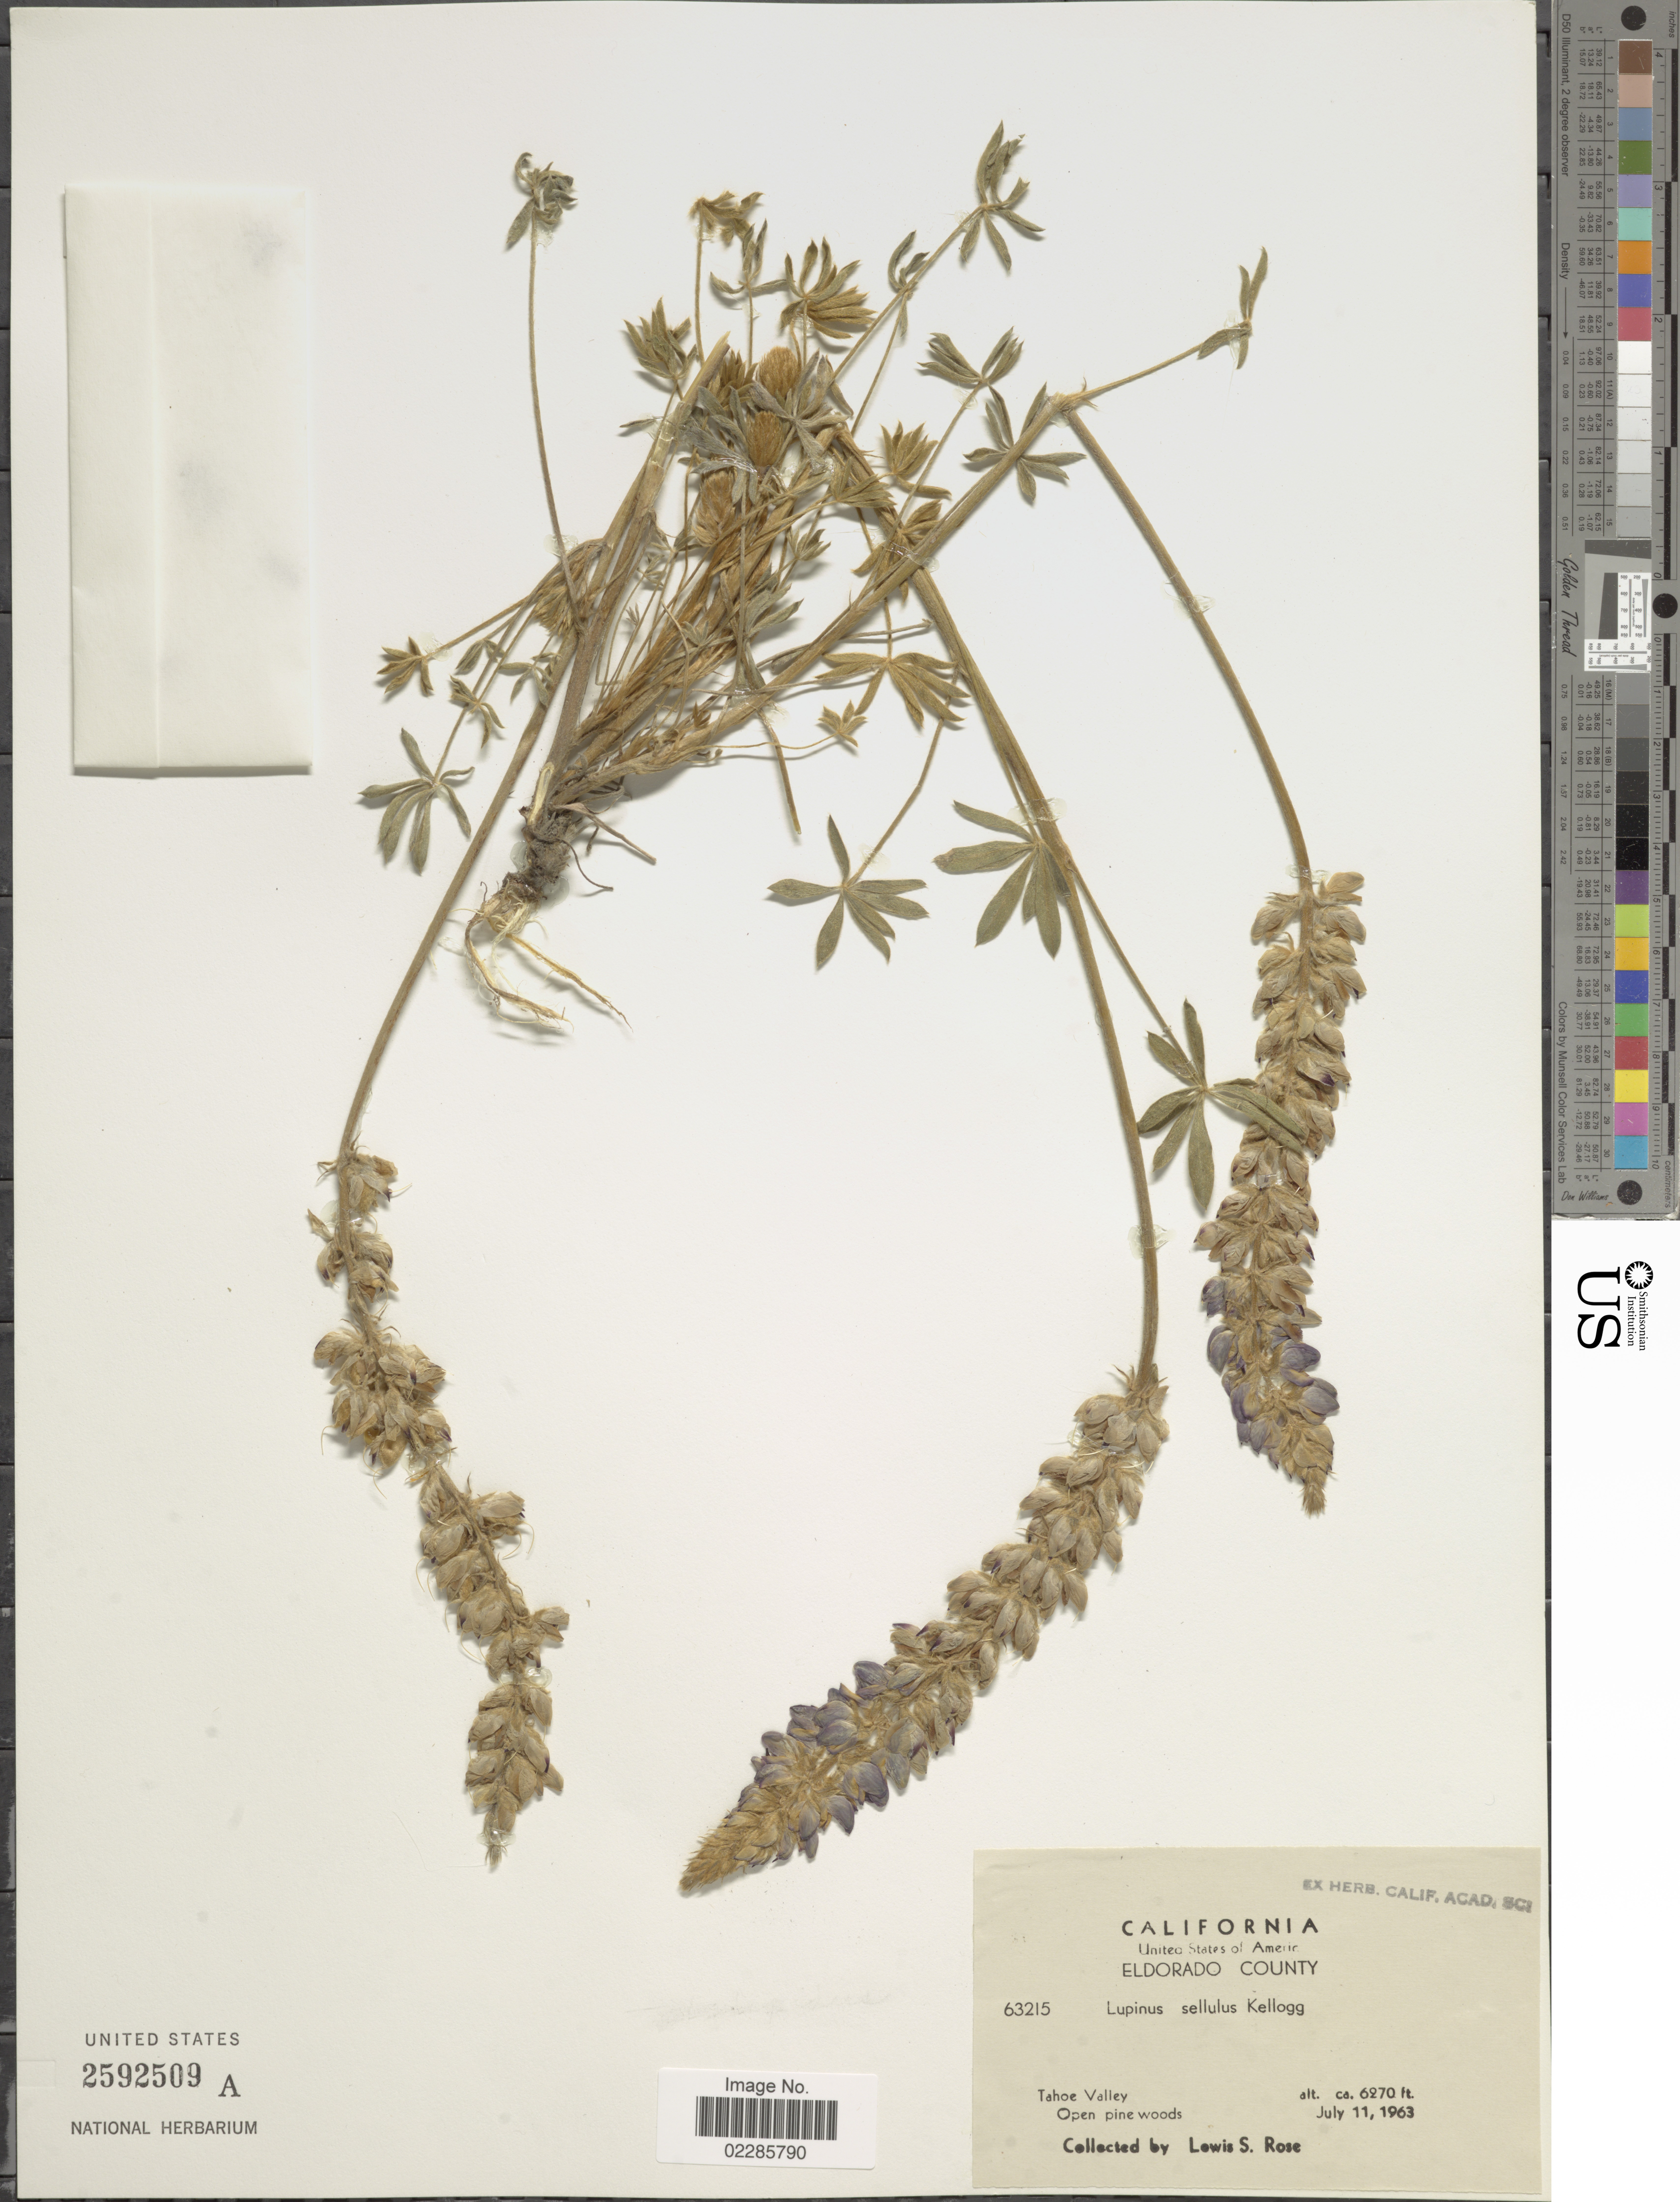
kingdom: Plantae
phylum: Tracheophyta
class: Magnoliopsida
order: Fabales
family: Fabaceae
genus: Lupinus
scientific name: Lupinus sellulus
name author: Kellogg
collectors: L. S. Rose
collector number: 63215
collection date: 1963-07-11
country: United States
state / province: California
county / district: El Dorado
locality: Eldorado County, Tahoe Valley, Open pine woods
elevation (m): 1911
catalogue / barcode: US 2592509A